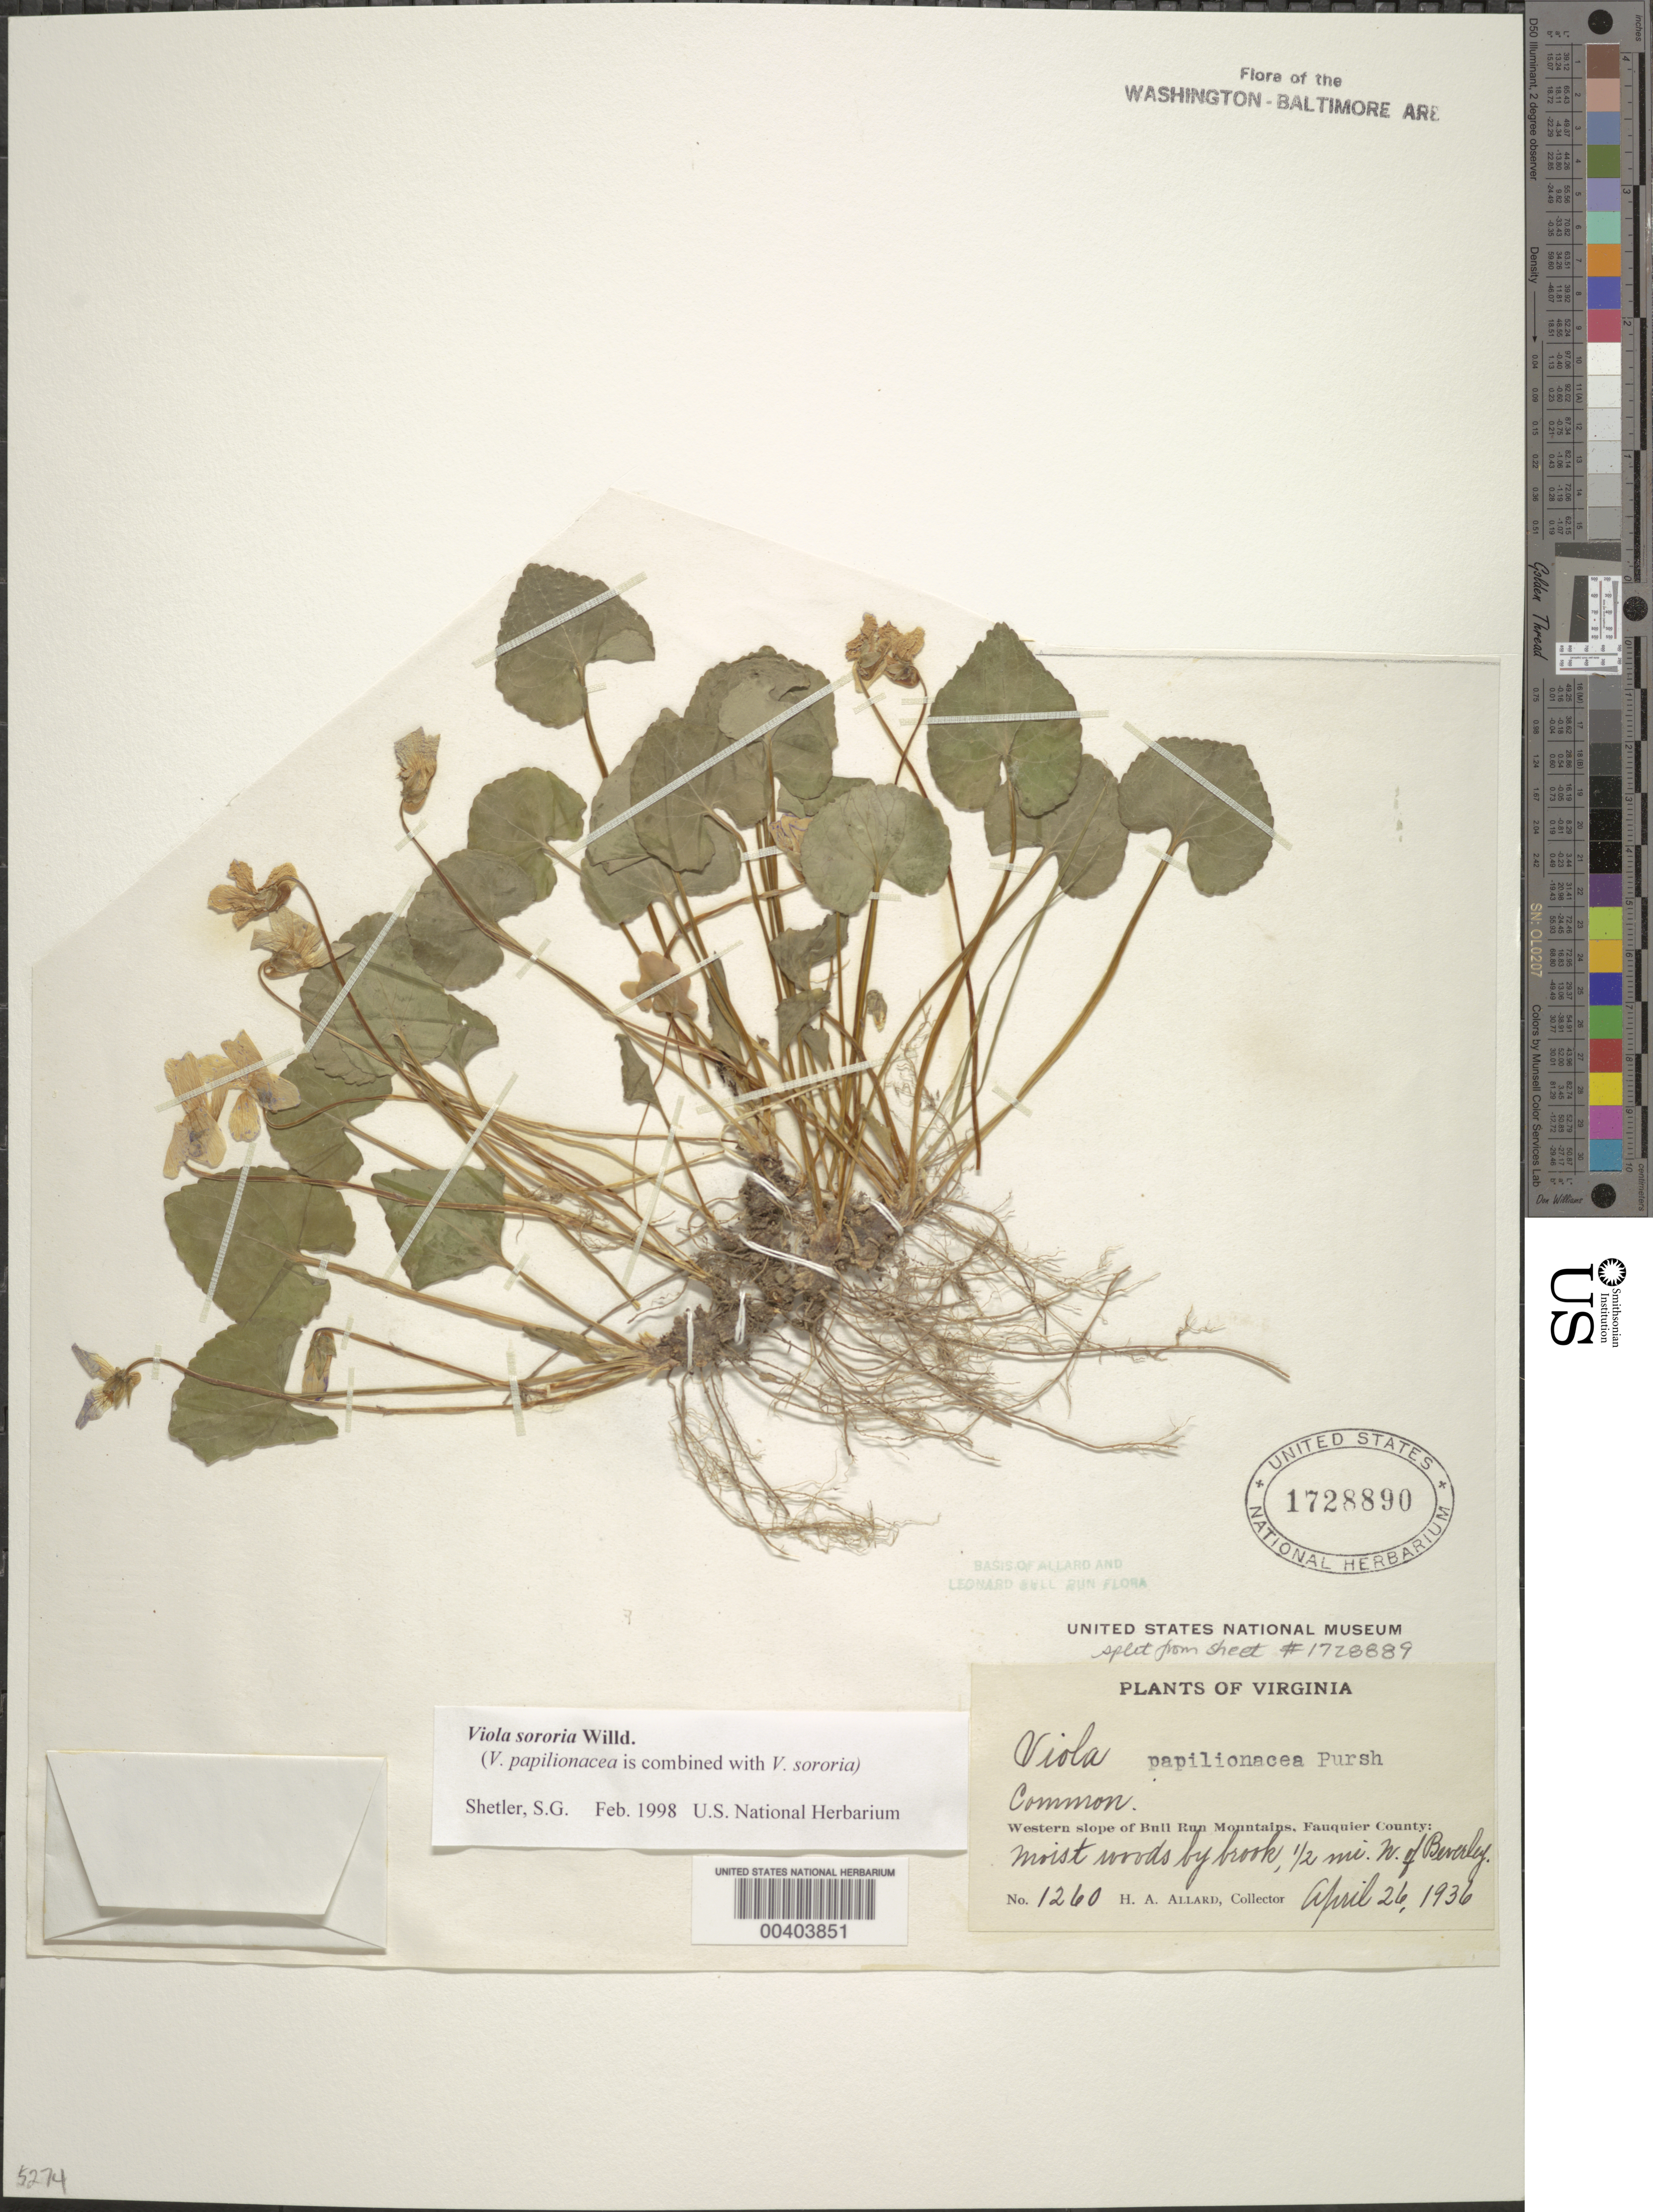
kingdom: Plantae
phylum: Tracheophyta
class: Magnoliopsida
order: Malpighiales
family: Violaceae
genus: Viola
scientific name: Viola sororia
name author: Willd.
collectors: H. A. Allard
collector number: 1260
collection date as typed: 26 Apr 1936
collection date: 1936-04-26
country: United States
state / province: Virginia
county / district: Fauquier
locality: Western Slope of Bull Run Mountains, North of Beverley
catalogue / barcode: US 1728890